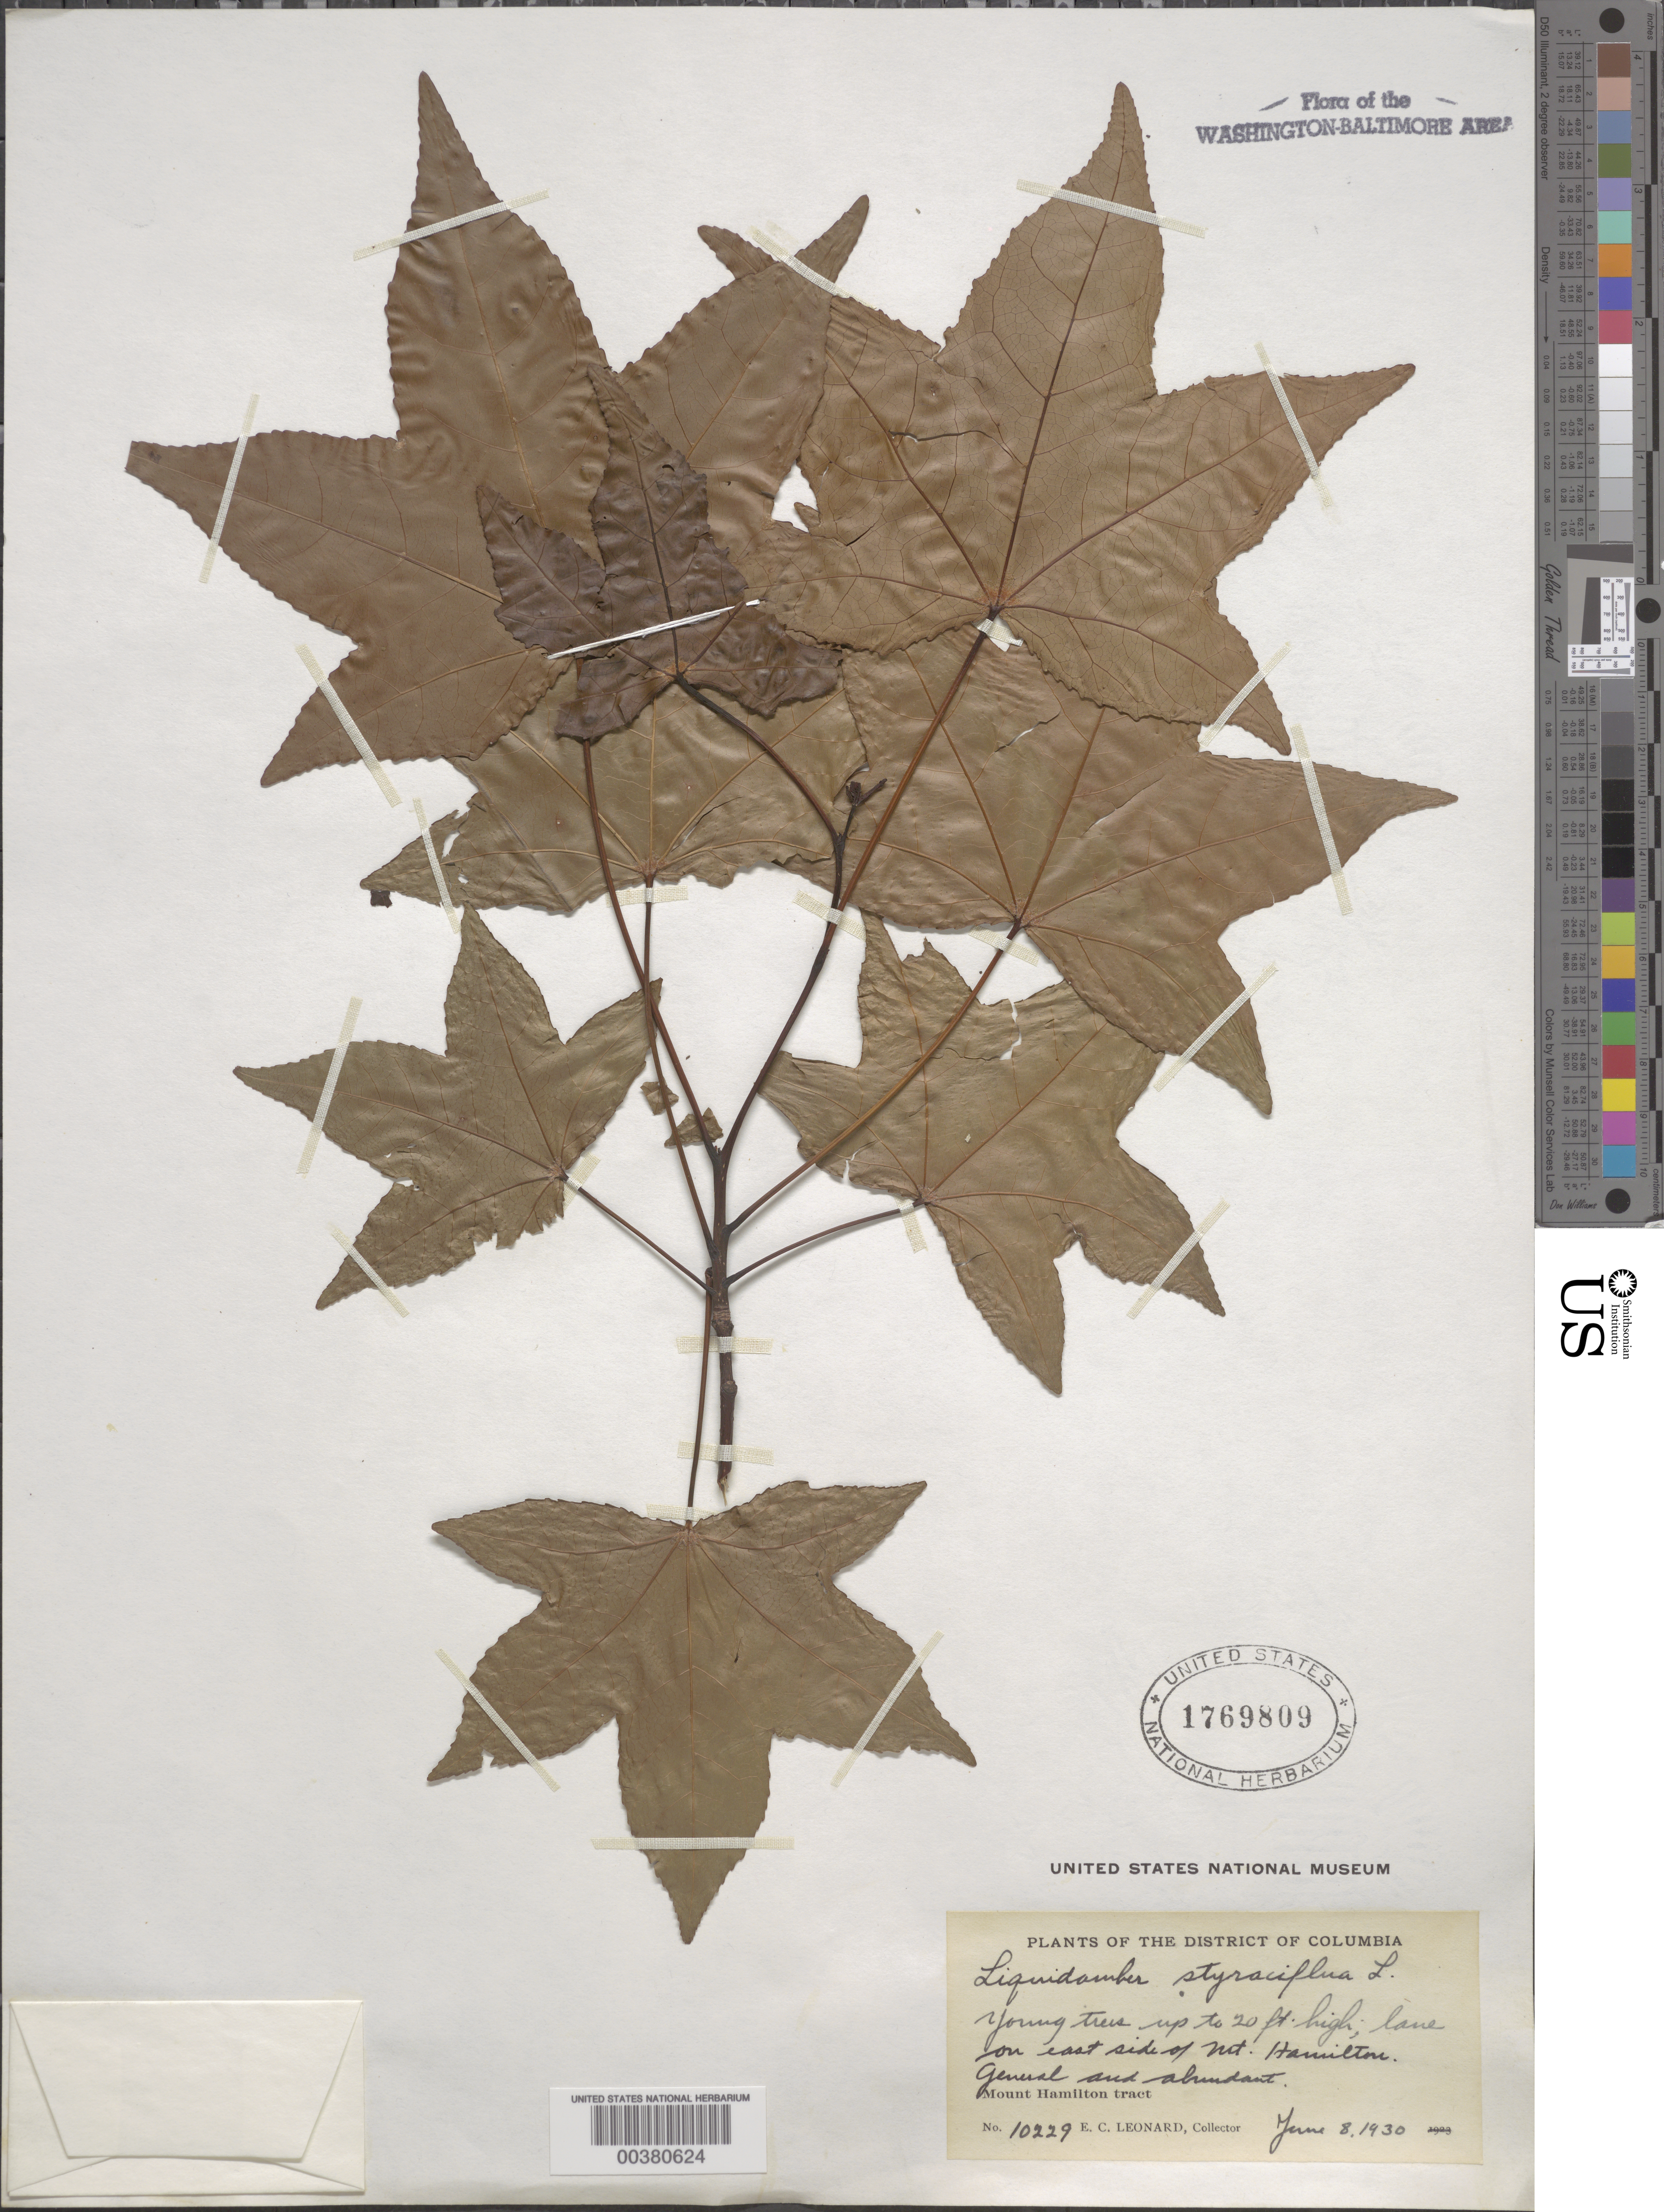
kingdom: Plantae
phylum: Tracheophyta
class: Magnoliopsida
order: Saxifragales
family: Altingiaceae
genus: Liquidambar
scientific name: Liquidambar styraciflua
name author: L.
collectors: E. C. Leonard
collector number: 10229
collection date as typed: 08 Jun 1930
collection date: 1930-06-08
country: United States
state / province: District of Columbia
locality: Mount Hamilton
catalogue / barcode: US 1769809